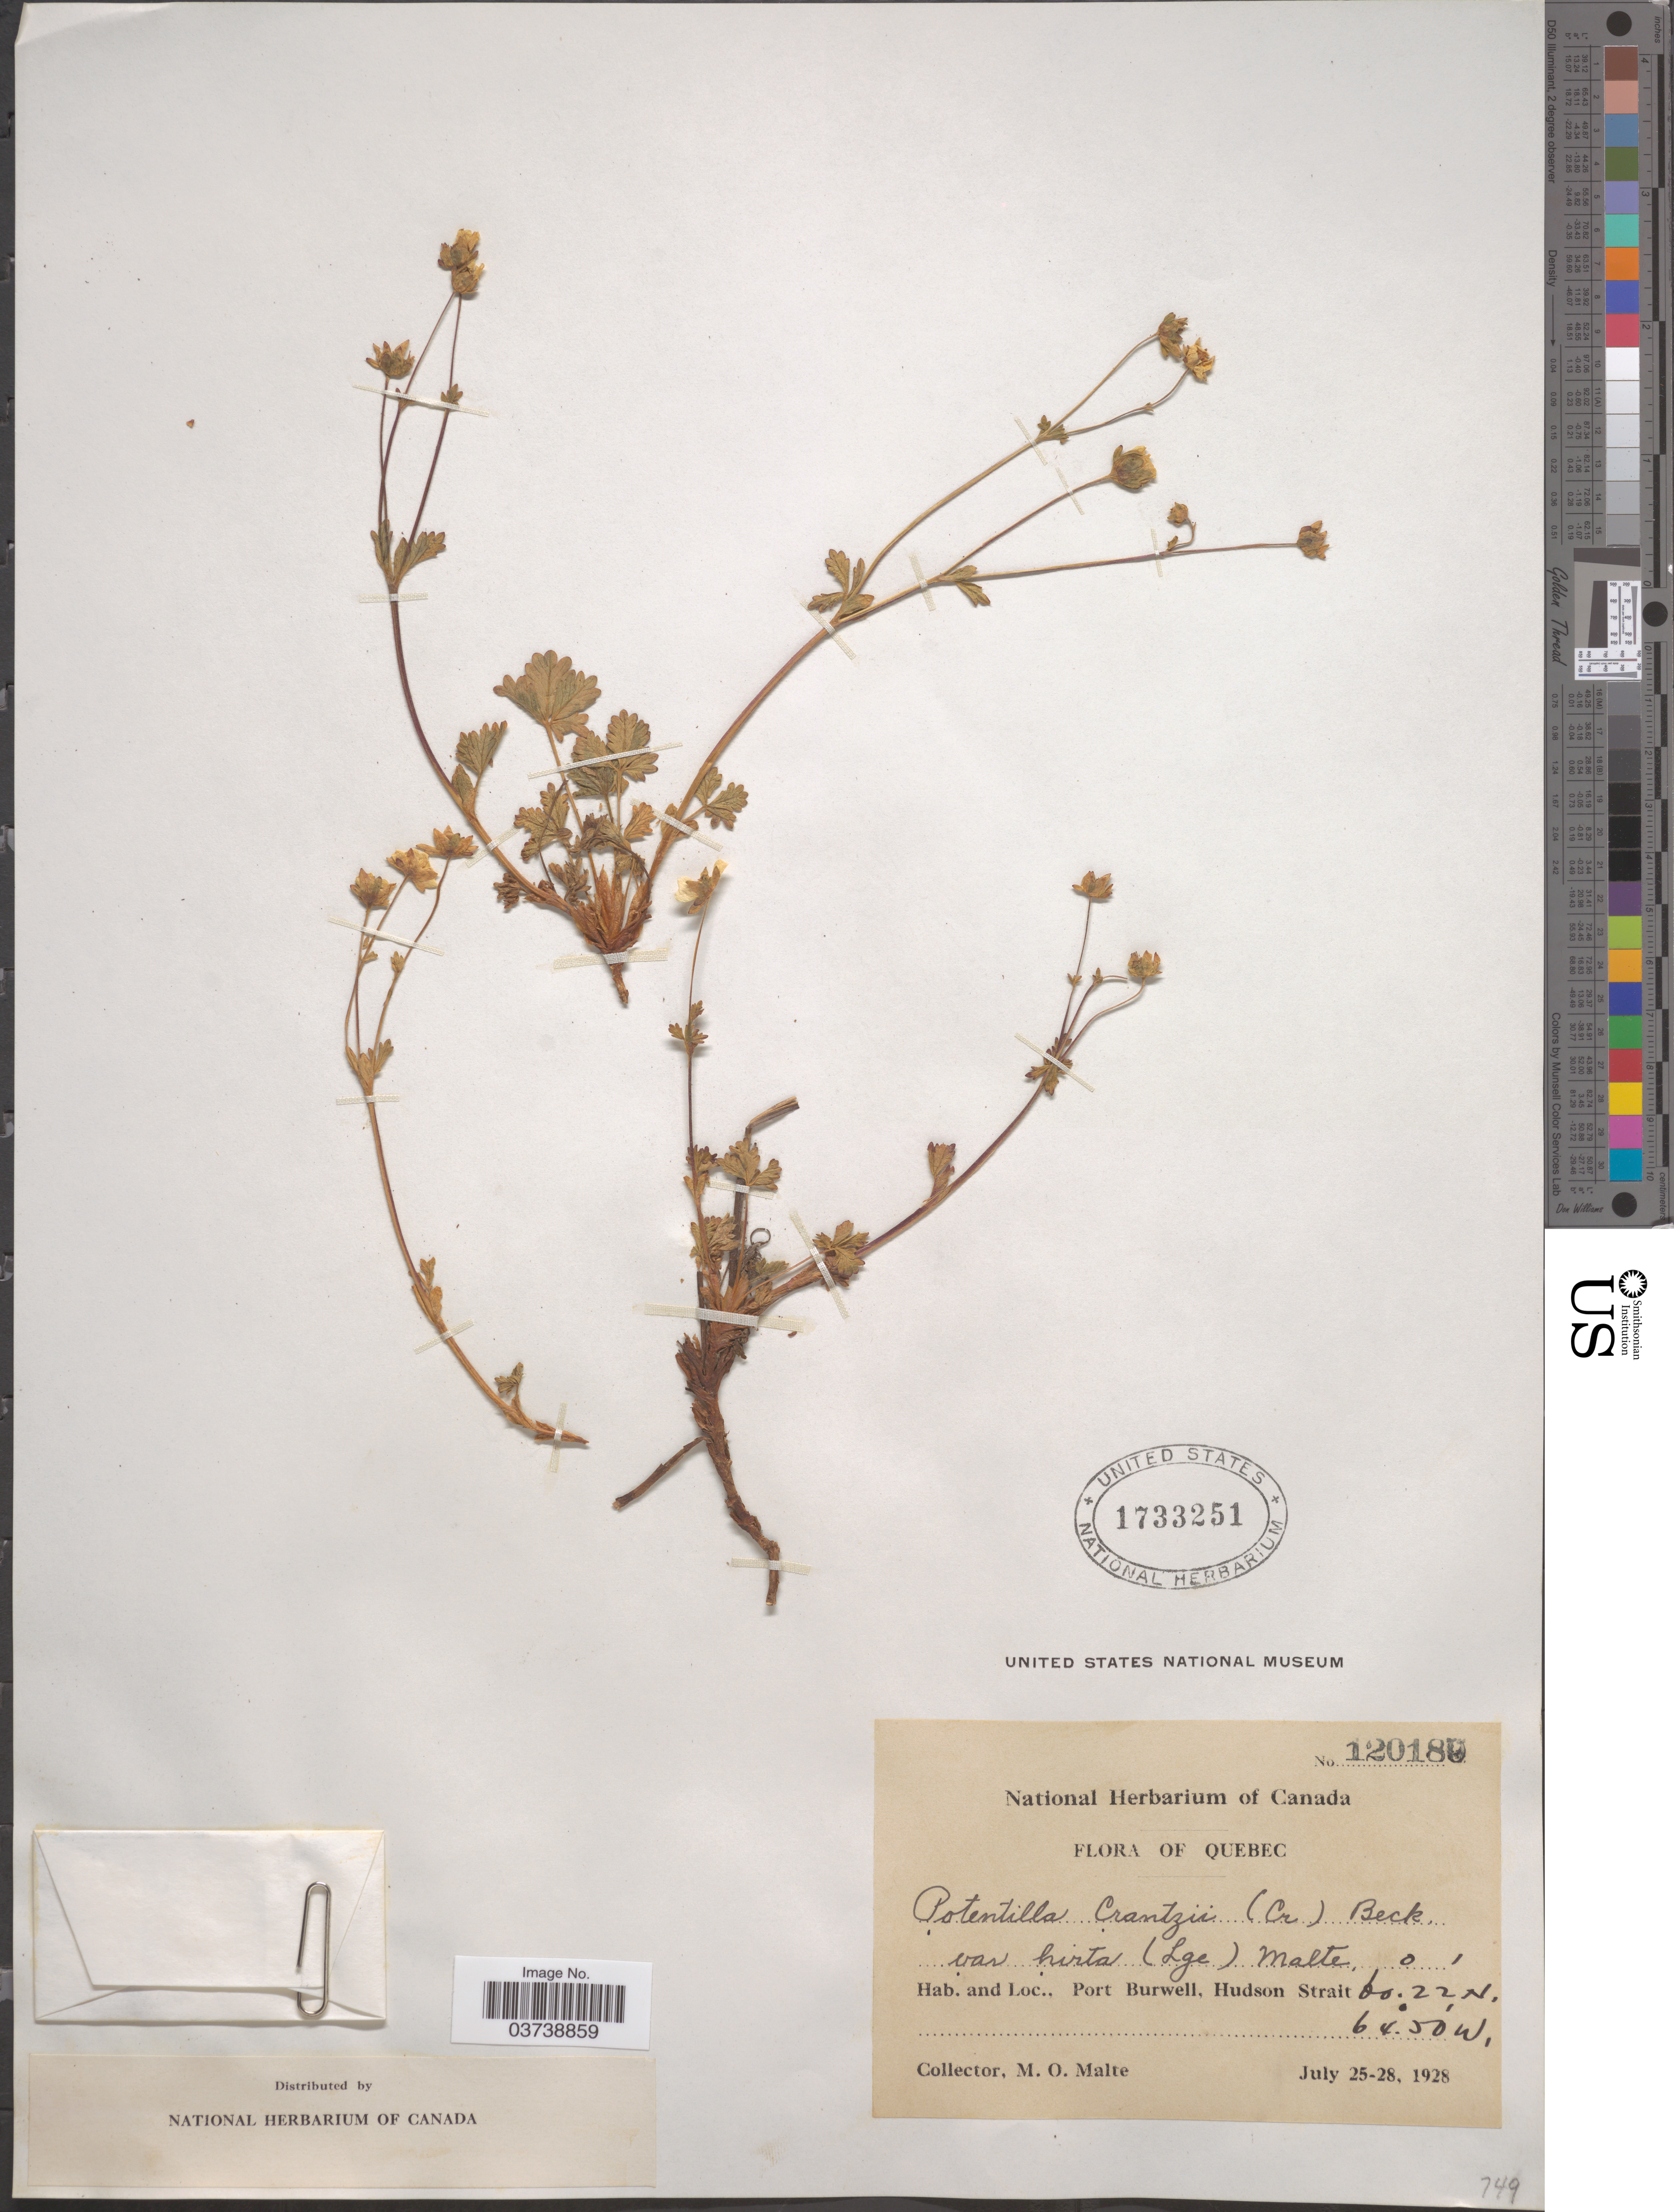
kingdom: Plantae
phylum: Tracheophyta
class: Magnoliopsida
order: Rosales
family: Rosaceae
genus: Potentilla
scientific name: Potentilla crantzii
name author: (Crantz) Beck ex Fritsch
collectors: M. O. Malte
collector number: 120180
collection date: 1928-07-25/1928-07-28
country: Canada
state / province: Quebec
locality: Port Burwell, Hudson Strait.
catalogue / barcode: US 1733251